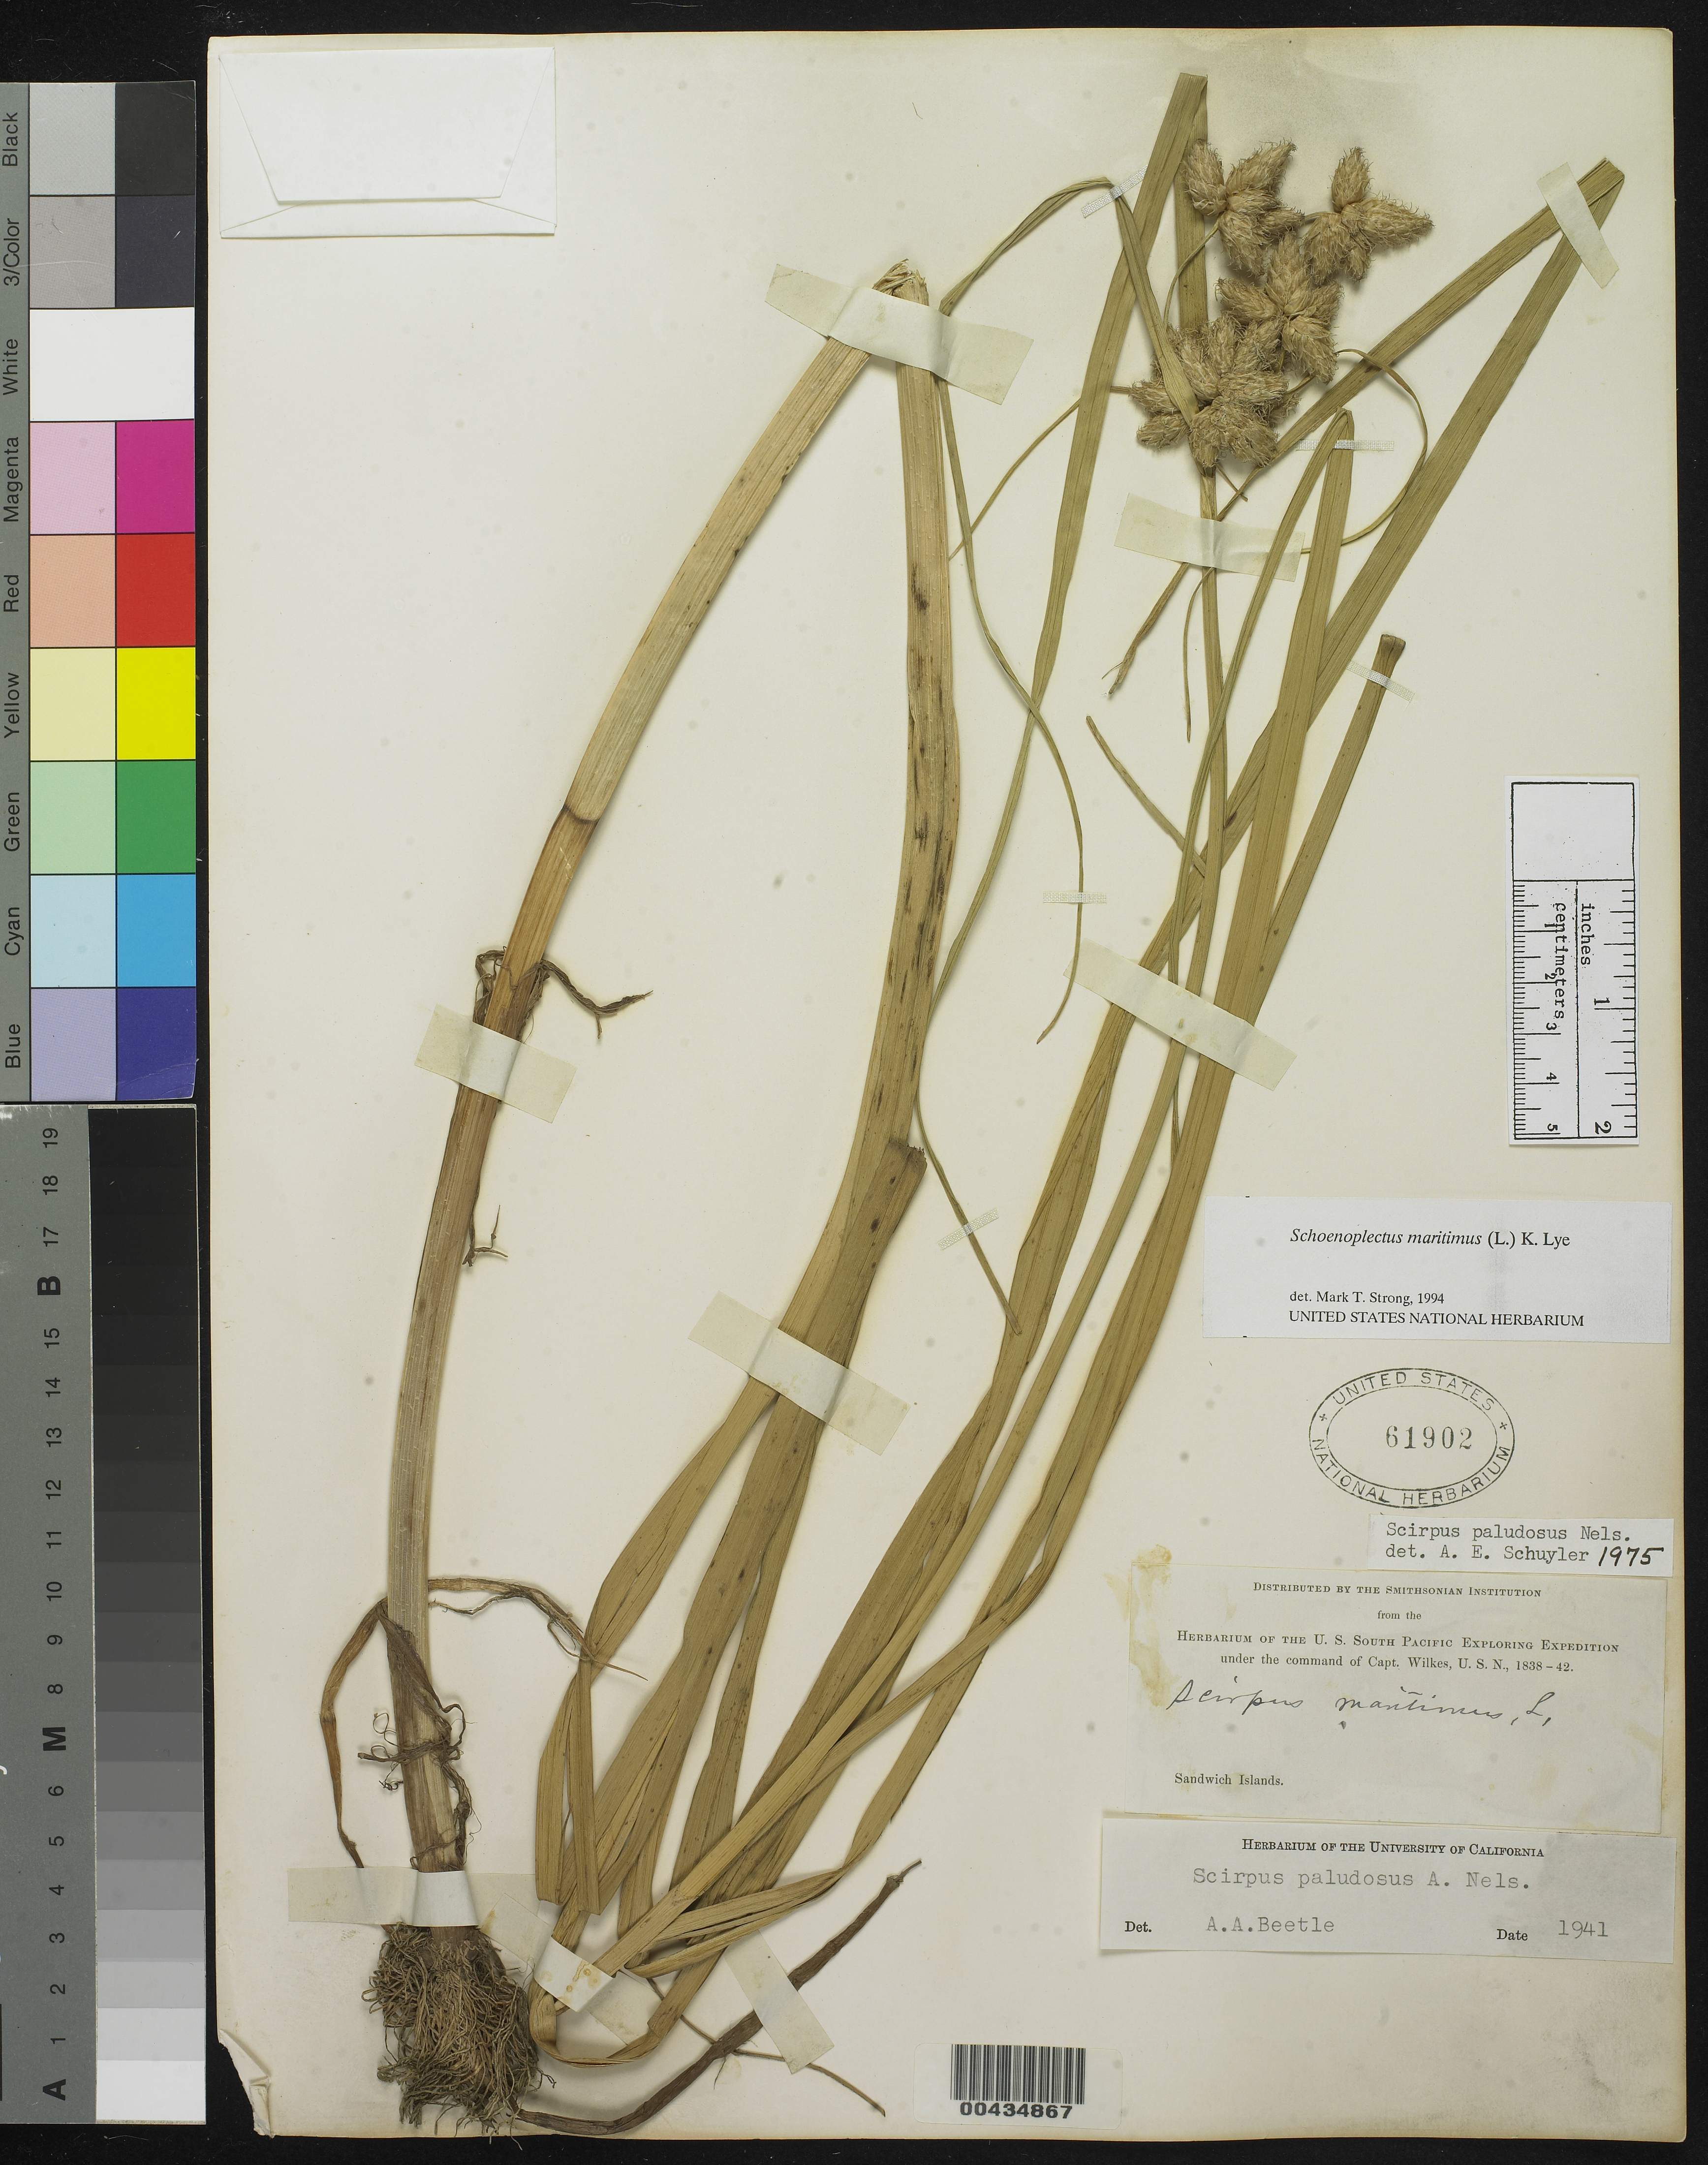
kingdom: Plantae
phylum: Tracheophyta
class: Liliopsida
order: Poales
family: Cyperaceae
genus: Bolboschoenus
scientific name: Bolboschoenus maritimus subsp. paludosus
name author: (A. Nelson) T. Koyama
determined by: Strong, M. T., (US), Smithsonian Institution - National Museum of Natural History (UNITED STATES)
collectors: Wilkes Explor. Exped.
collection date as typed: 1838 to -- --- 1842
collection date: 1838/1842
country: United States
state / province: Hawaii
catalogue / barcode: US 61902